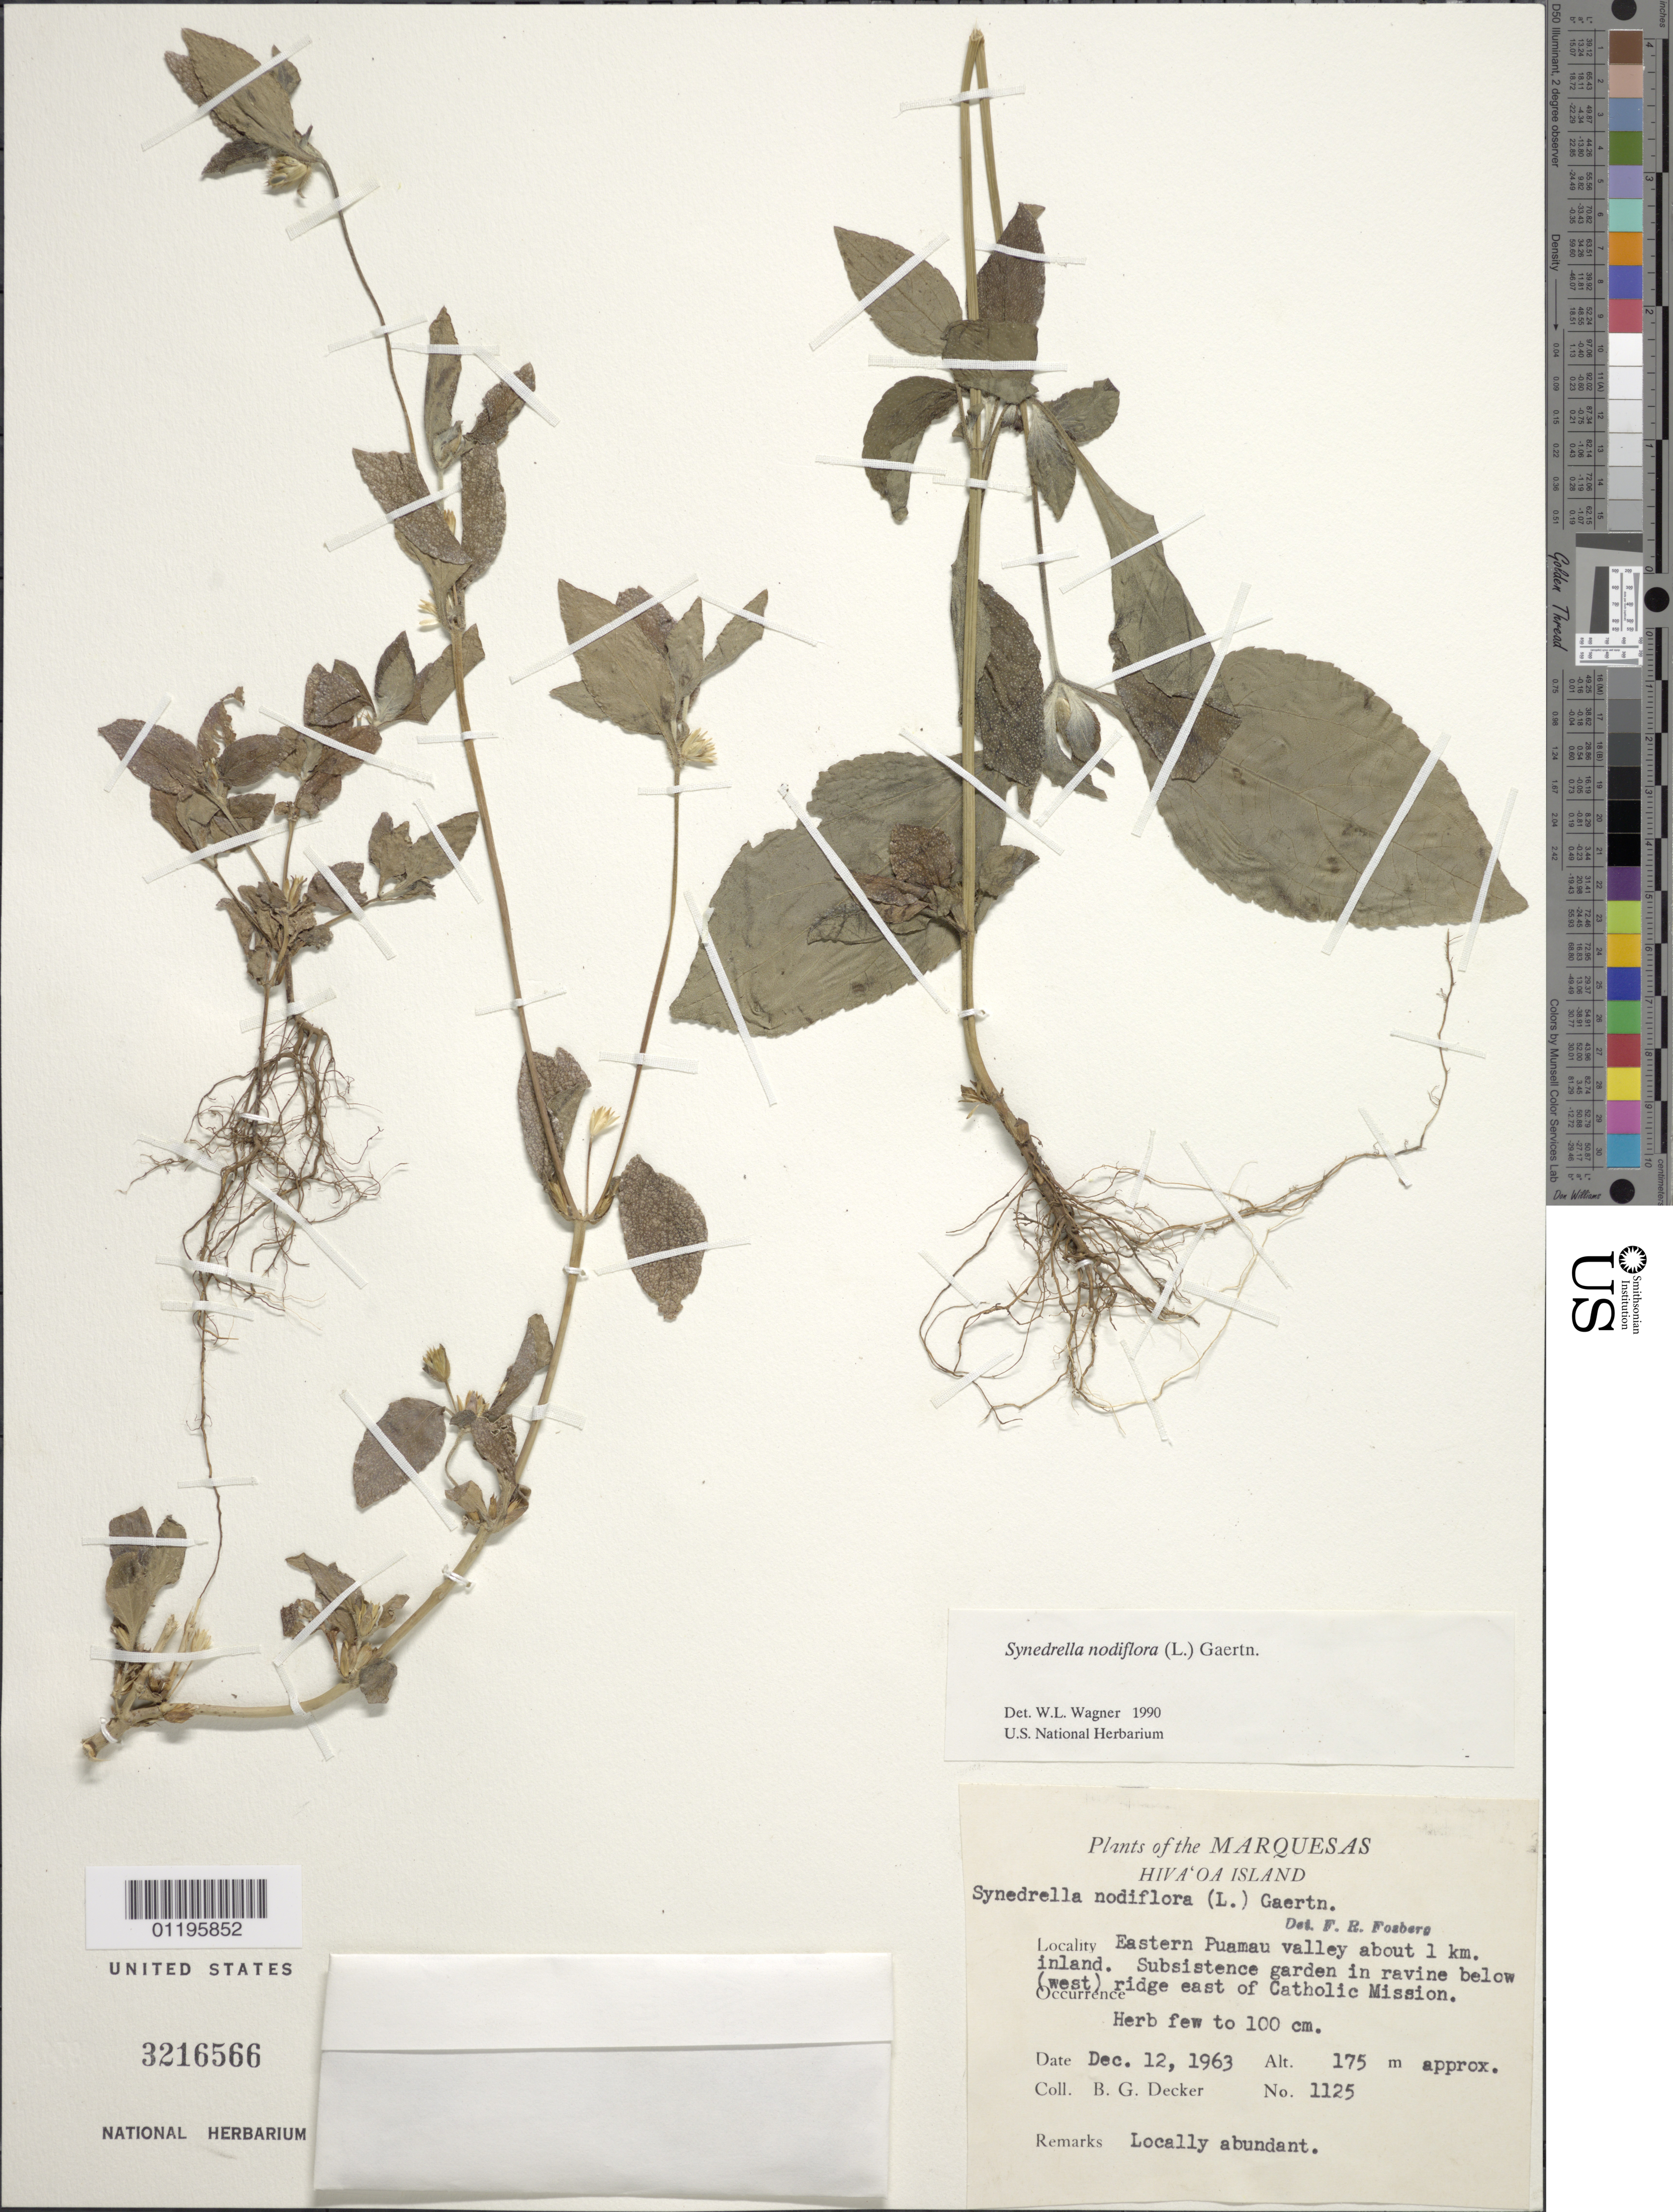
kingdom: Plantae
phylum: Tracheophyta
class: Magnoliopsida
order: Asterales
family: Asteraceae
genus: Synedrella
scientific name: Synedrella nodiflora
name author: (L.) Gaertn.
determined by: Wagner, W. L., (BOT), Smithsonian Institution - National Museum of Natural History (UNITED STATES)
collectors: B. G. Decker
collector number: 1125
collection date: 1963-12-12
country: French Polynesia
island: Hiva Oa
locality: E Puamau Valley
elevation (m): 175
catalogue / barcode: US 3216566